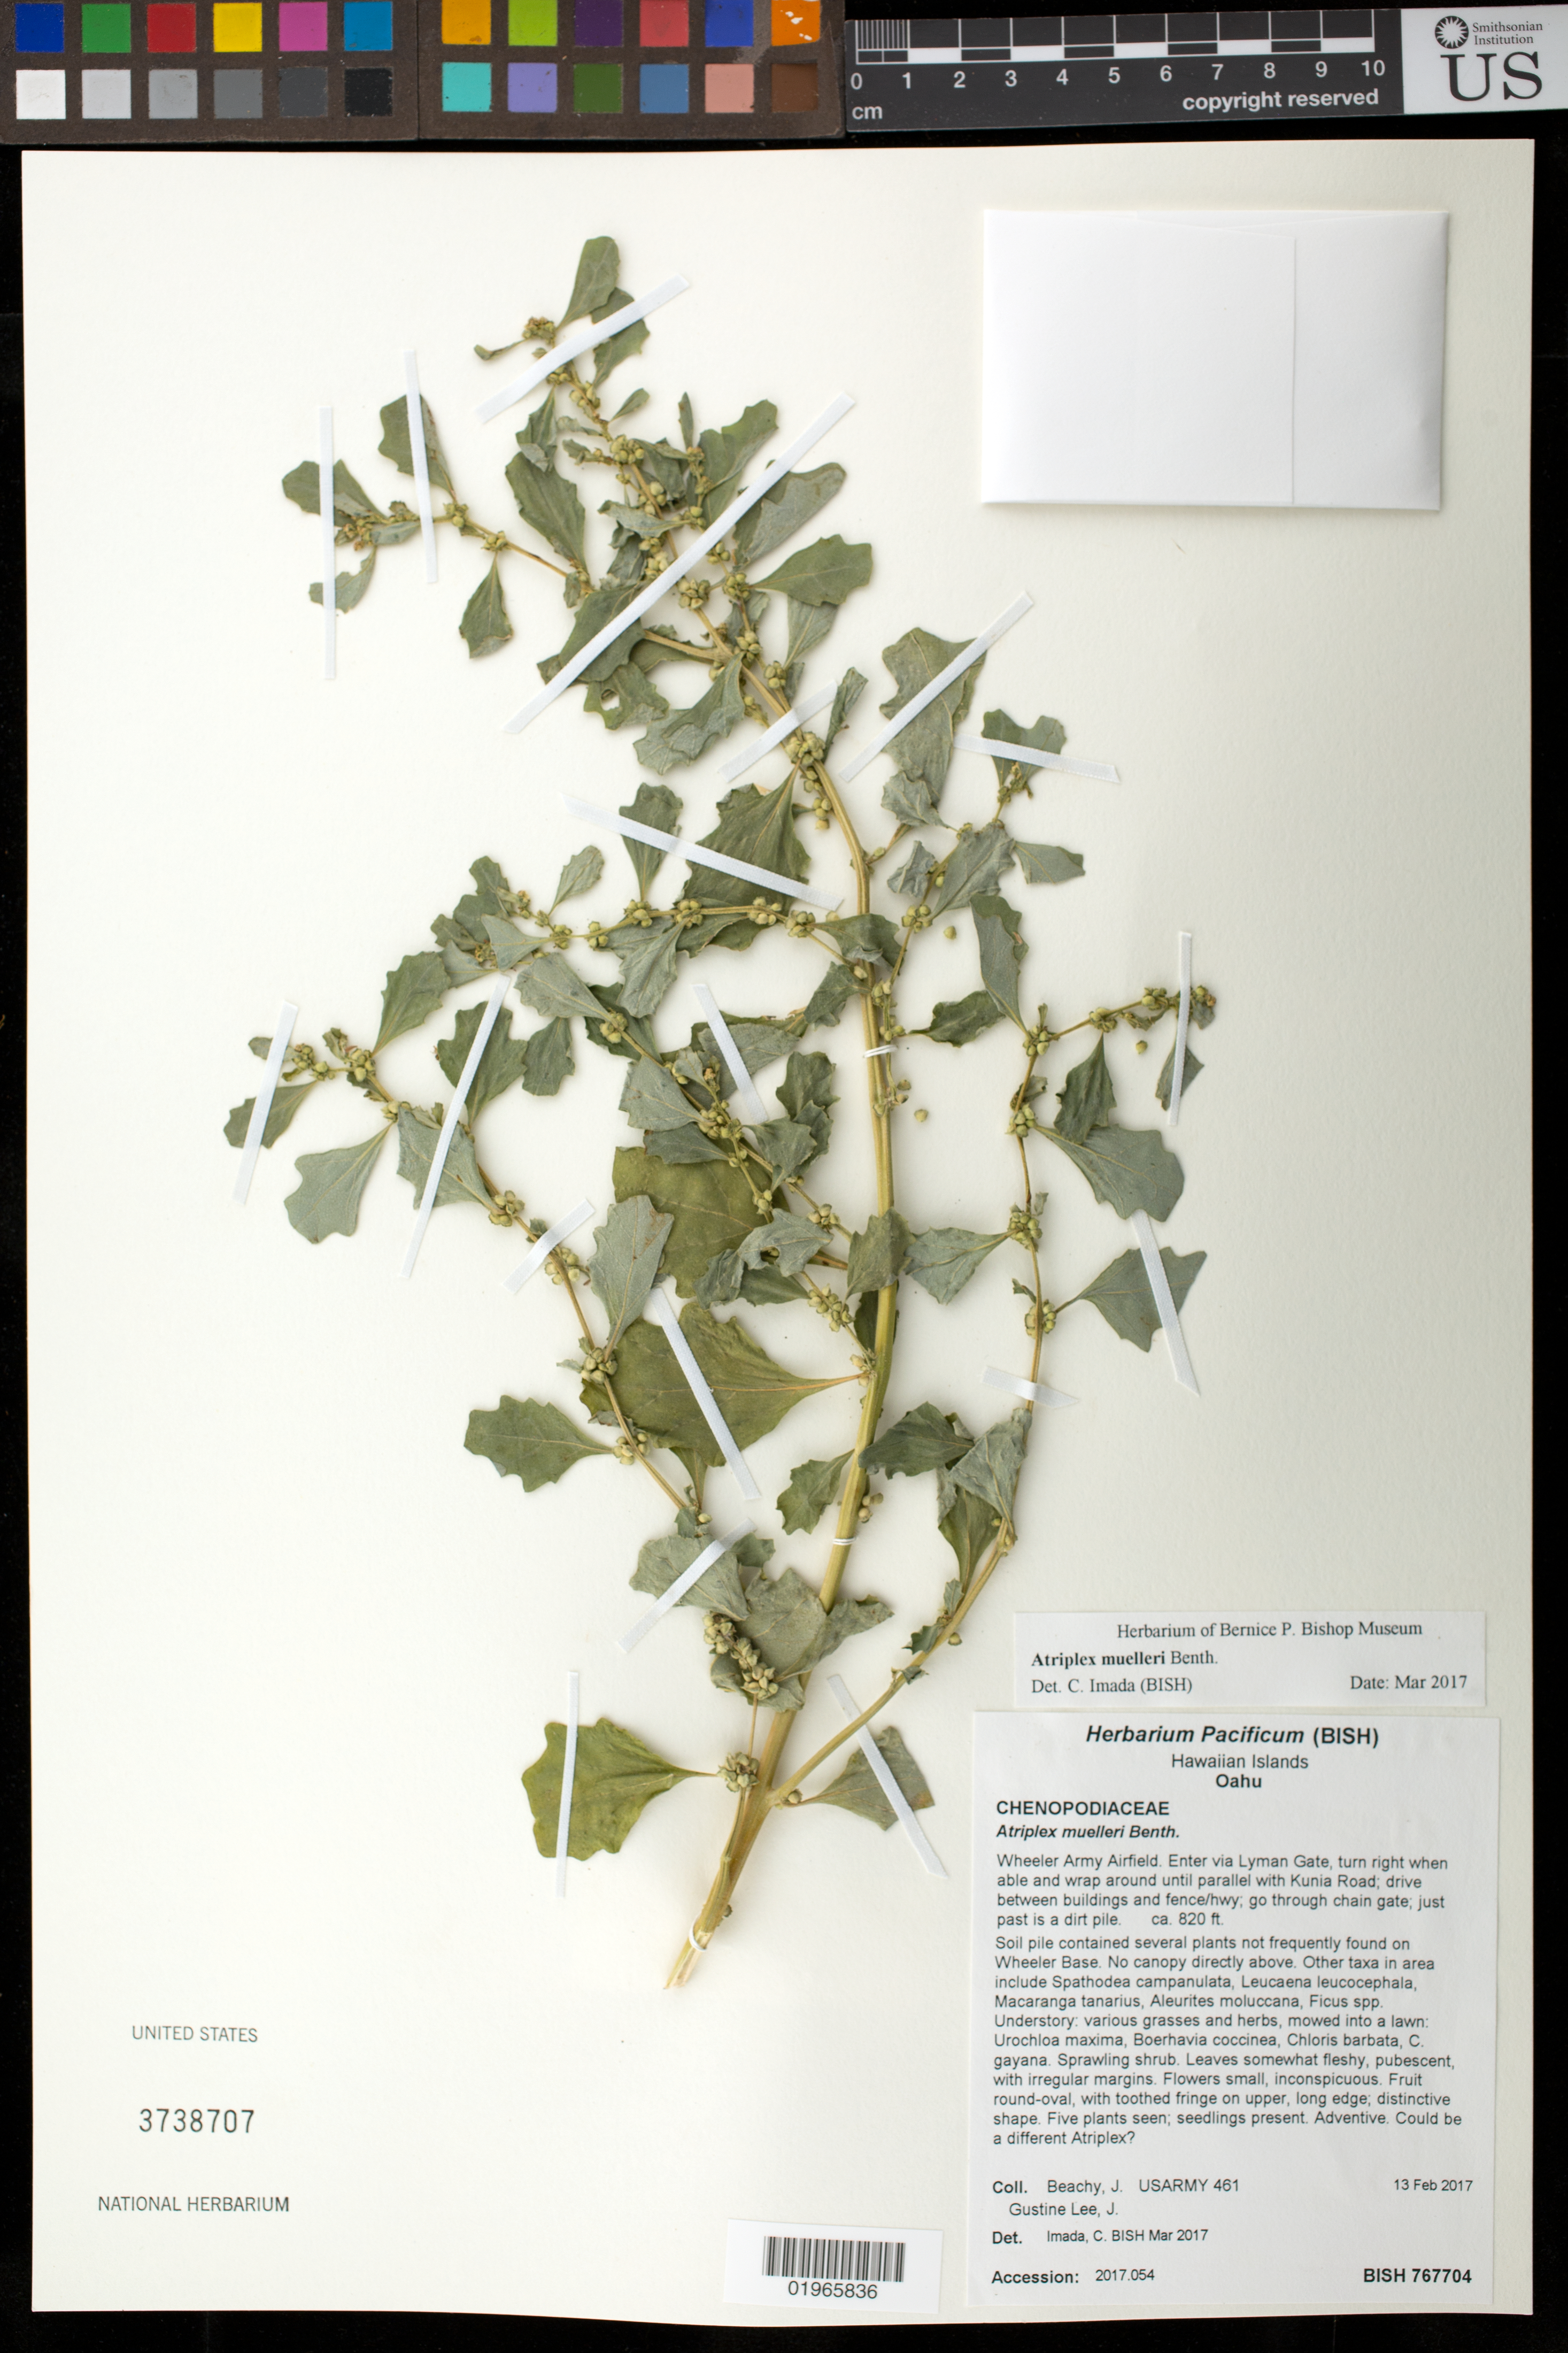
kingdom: Plantae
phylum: Tracheophyta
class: Magnoliopsida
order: Caryophyllales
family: Amaranthaceae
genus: Atriplex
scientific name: Atriplex muelleri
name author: Benth.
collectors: J. Beachy & J. Gustine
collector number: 461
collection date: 2017-02-13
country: United States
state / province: Hawaii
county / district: Honolulu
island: Oahu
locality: Wheeler Army Airfield, enter via Lyman Gate, turn right when able and wrap around until parallel with Kunia Road, drive between building and fence/hwy, go through chain gate, just past is a dirt pile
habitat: Soil pile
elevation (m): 250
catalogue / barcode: US 3738707